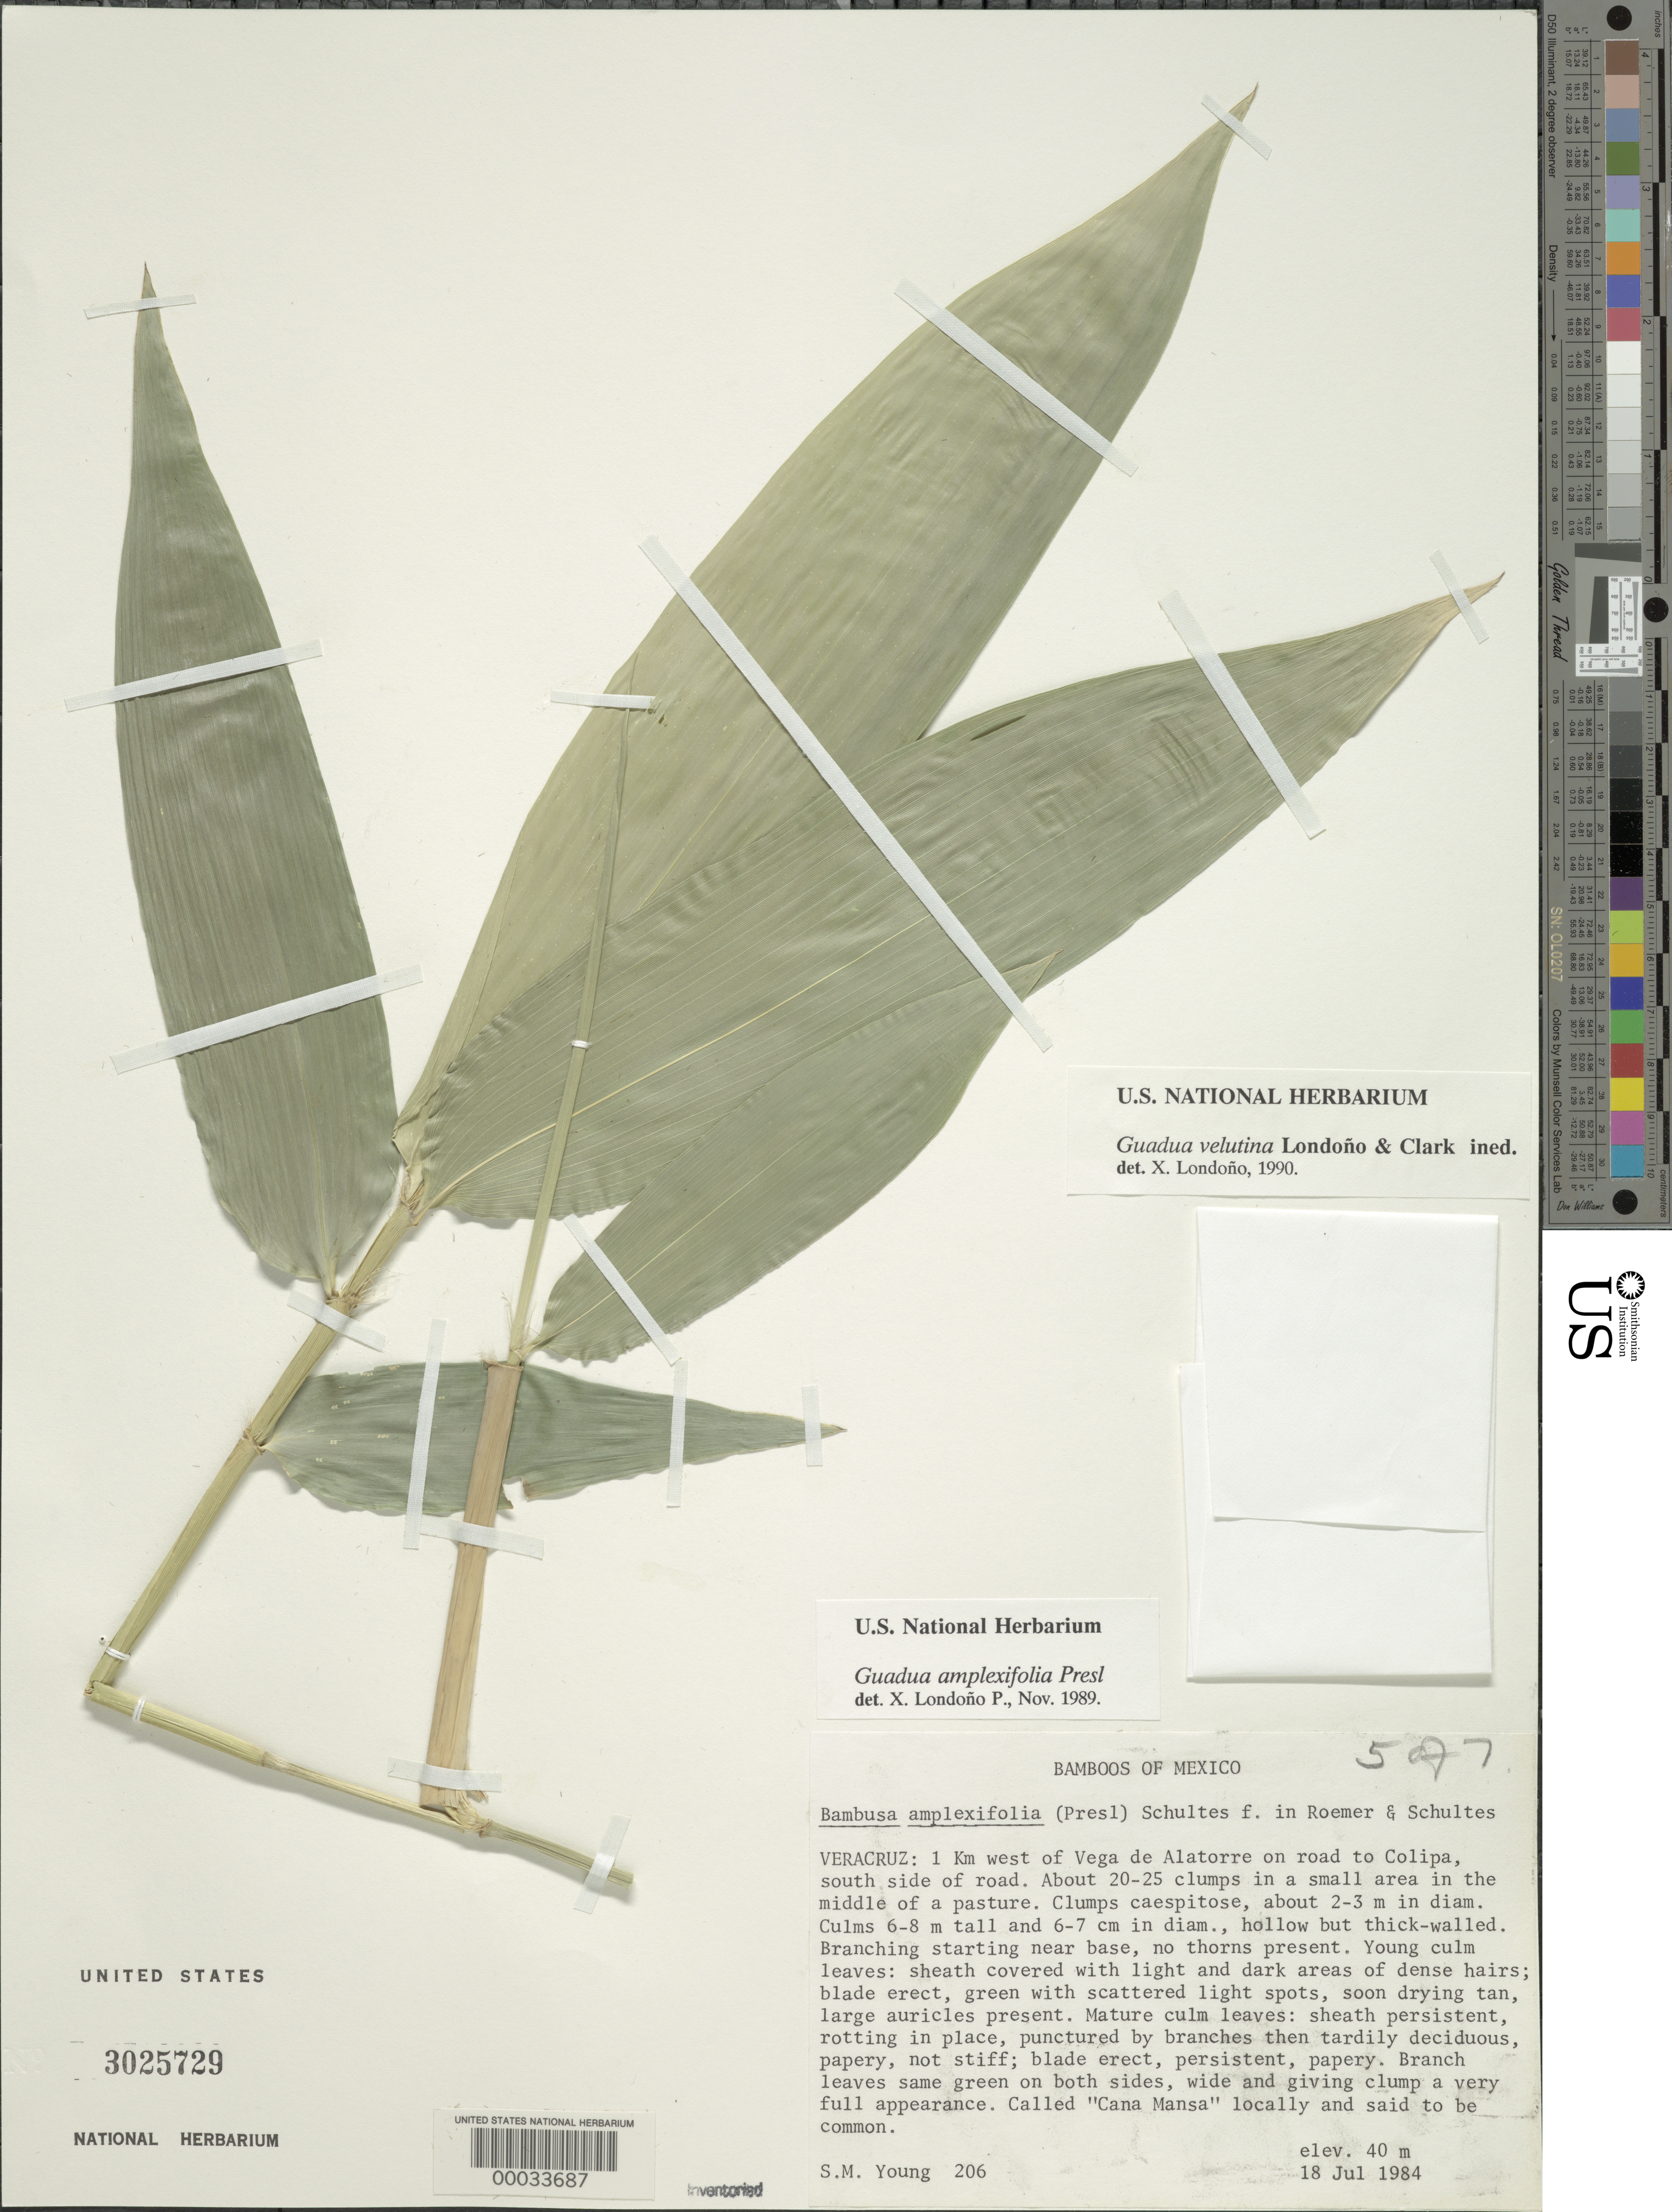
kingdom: Plantae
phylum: Tracheophyta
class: Liliopsida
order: Poales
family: Poaceae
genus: Guadua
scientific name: Guadua velutina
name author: Londoño & L.G. Clark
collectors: S. Young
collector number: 206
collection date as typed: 18 Jul 1984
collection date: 1984-07-18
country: Mexico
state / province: Veracruz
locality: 1 km W of Vega de Alatorre on road to Colipa, S side of road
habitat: Pasture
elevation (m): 40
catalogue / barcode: US 3025729